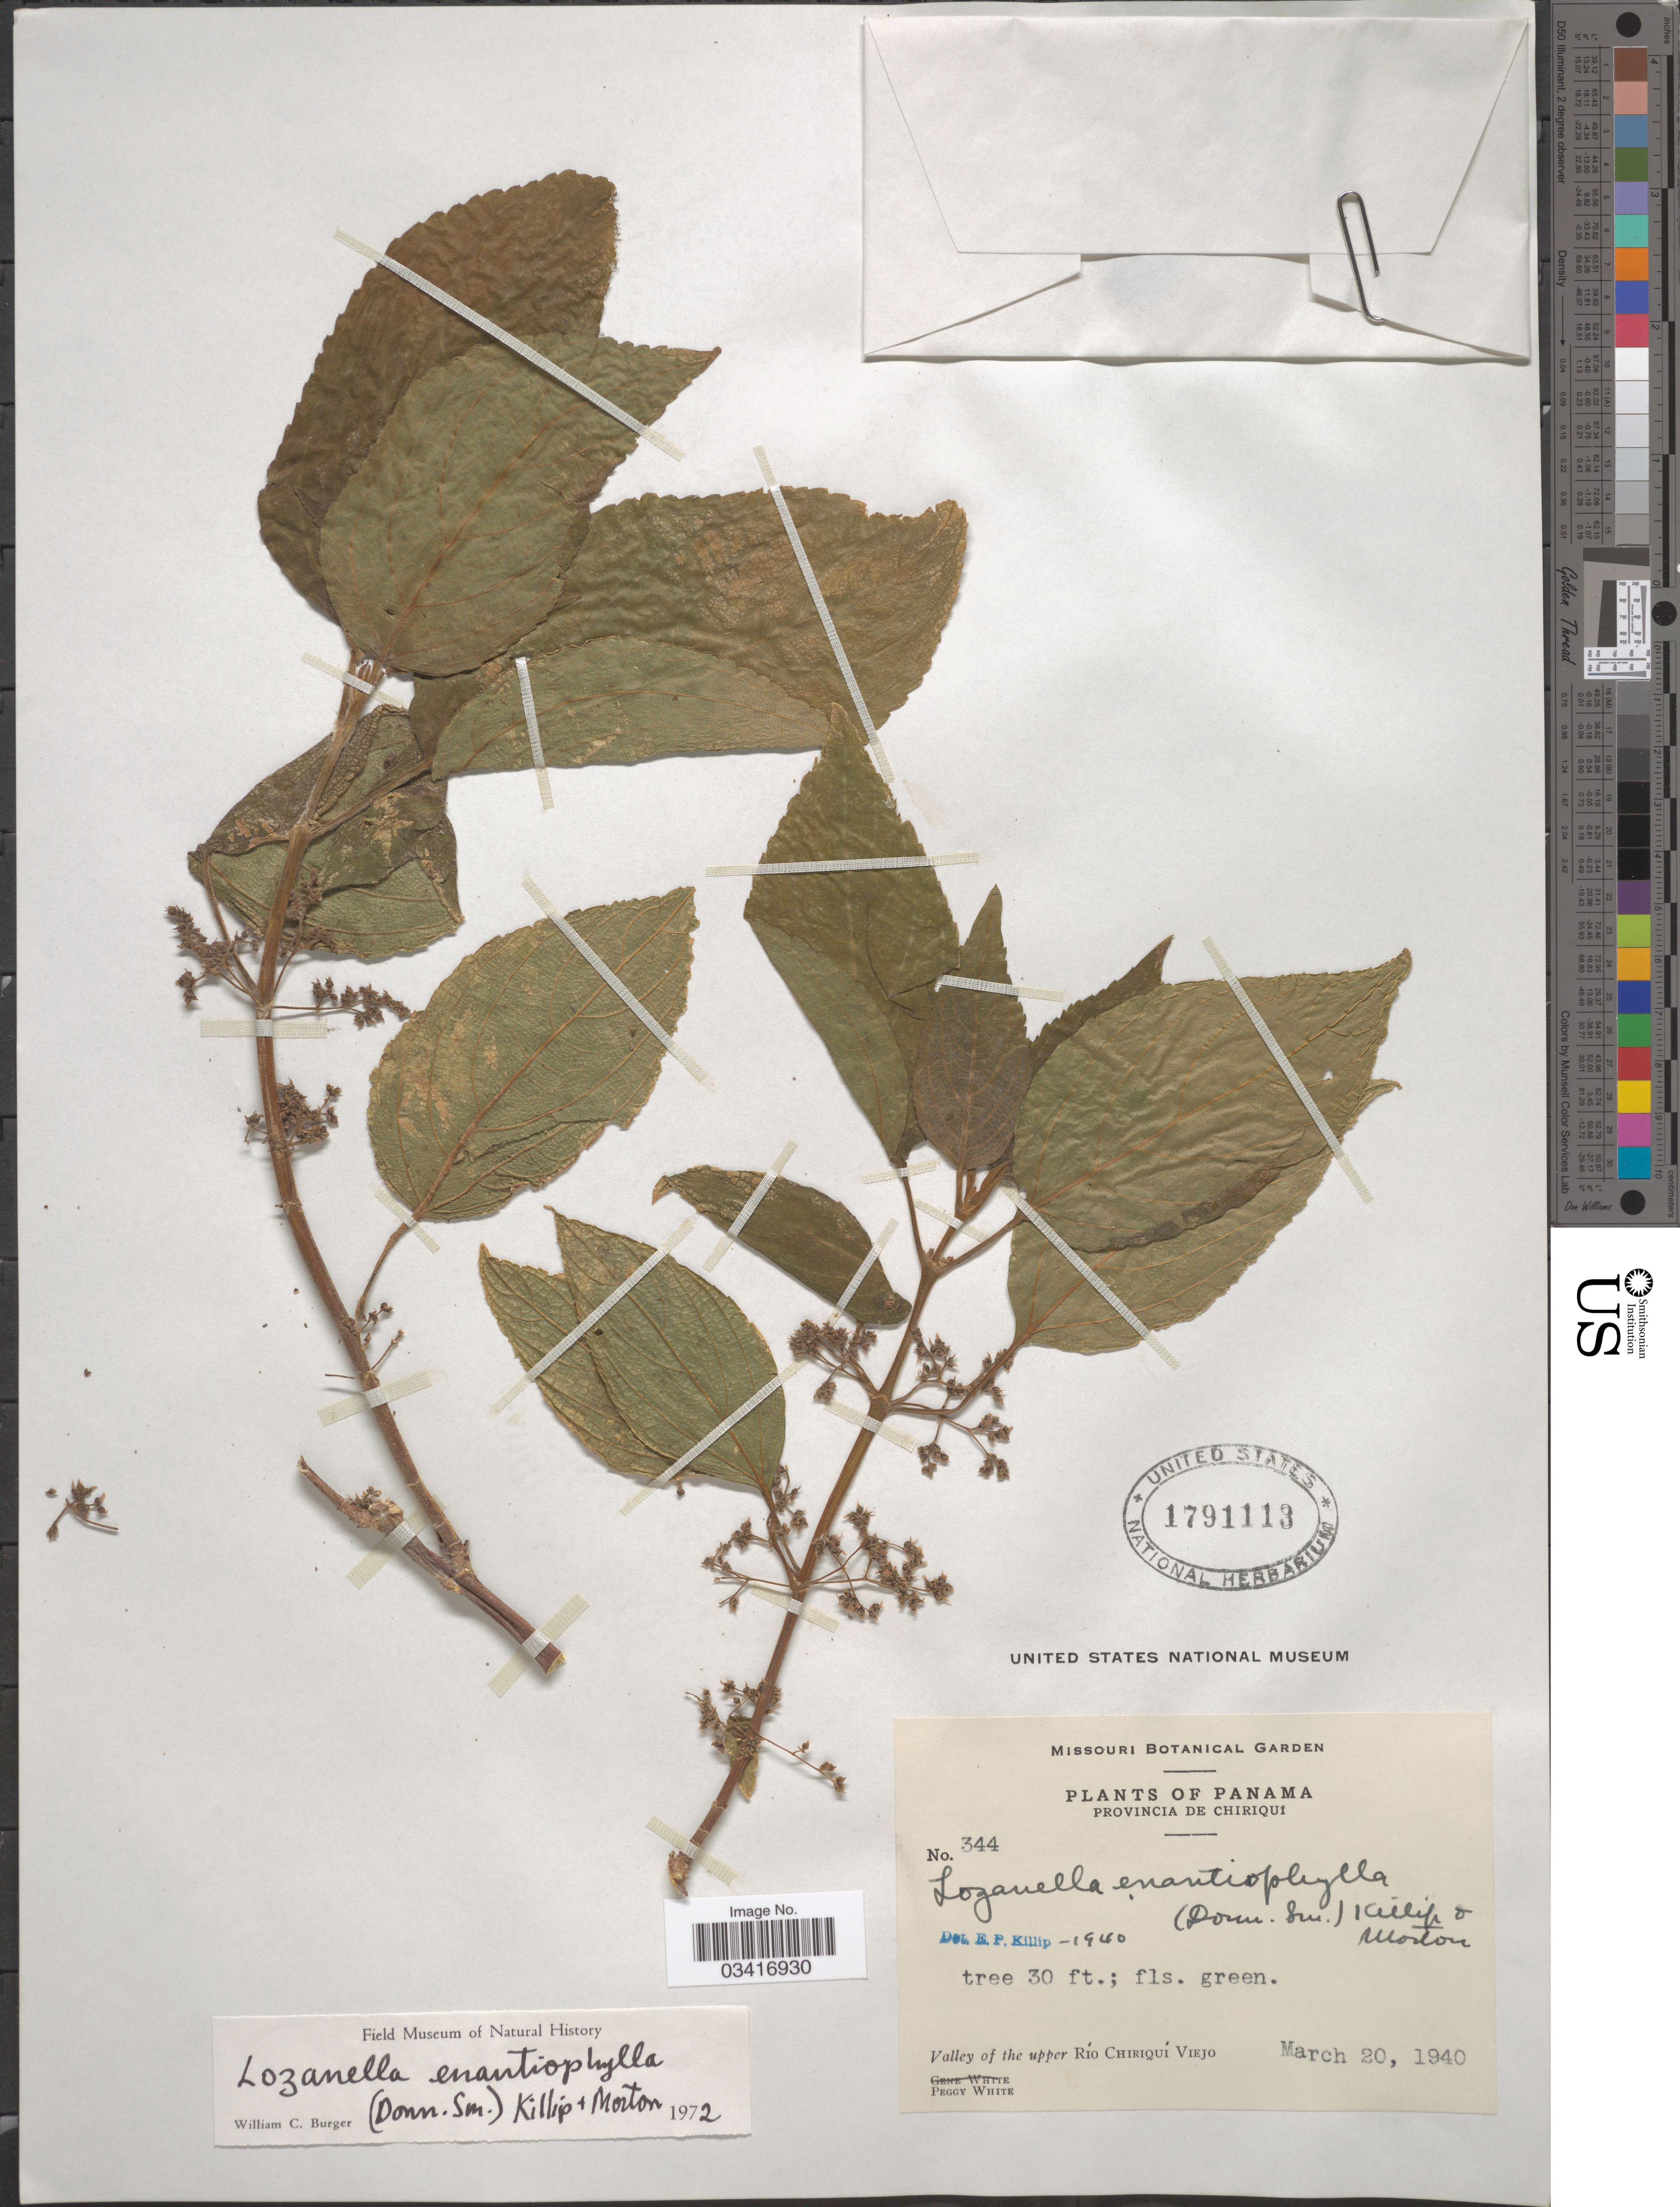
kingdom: Plantae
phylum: Tracheophyta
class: Magnoliopsida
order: Rosales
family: Cannabaceae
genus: Lozanella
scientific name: Lozanella enantiophylla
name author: (Donn. Sm.) Killip & C.V. Morton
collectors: P. White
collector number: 344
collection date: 1940-03-20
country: Panama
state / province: Chiriqui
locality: Valley of the upper Río Chiriquí Viejo.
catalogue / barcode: US 1791113